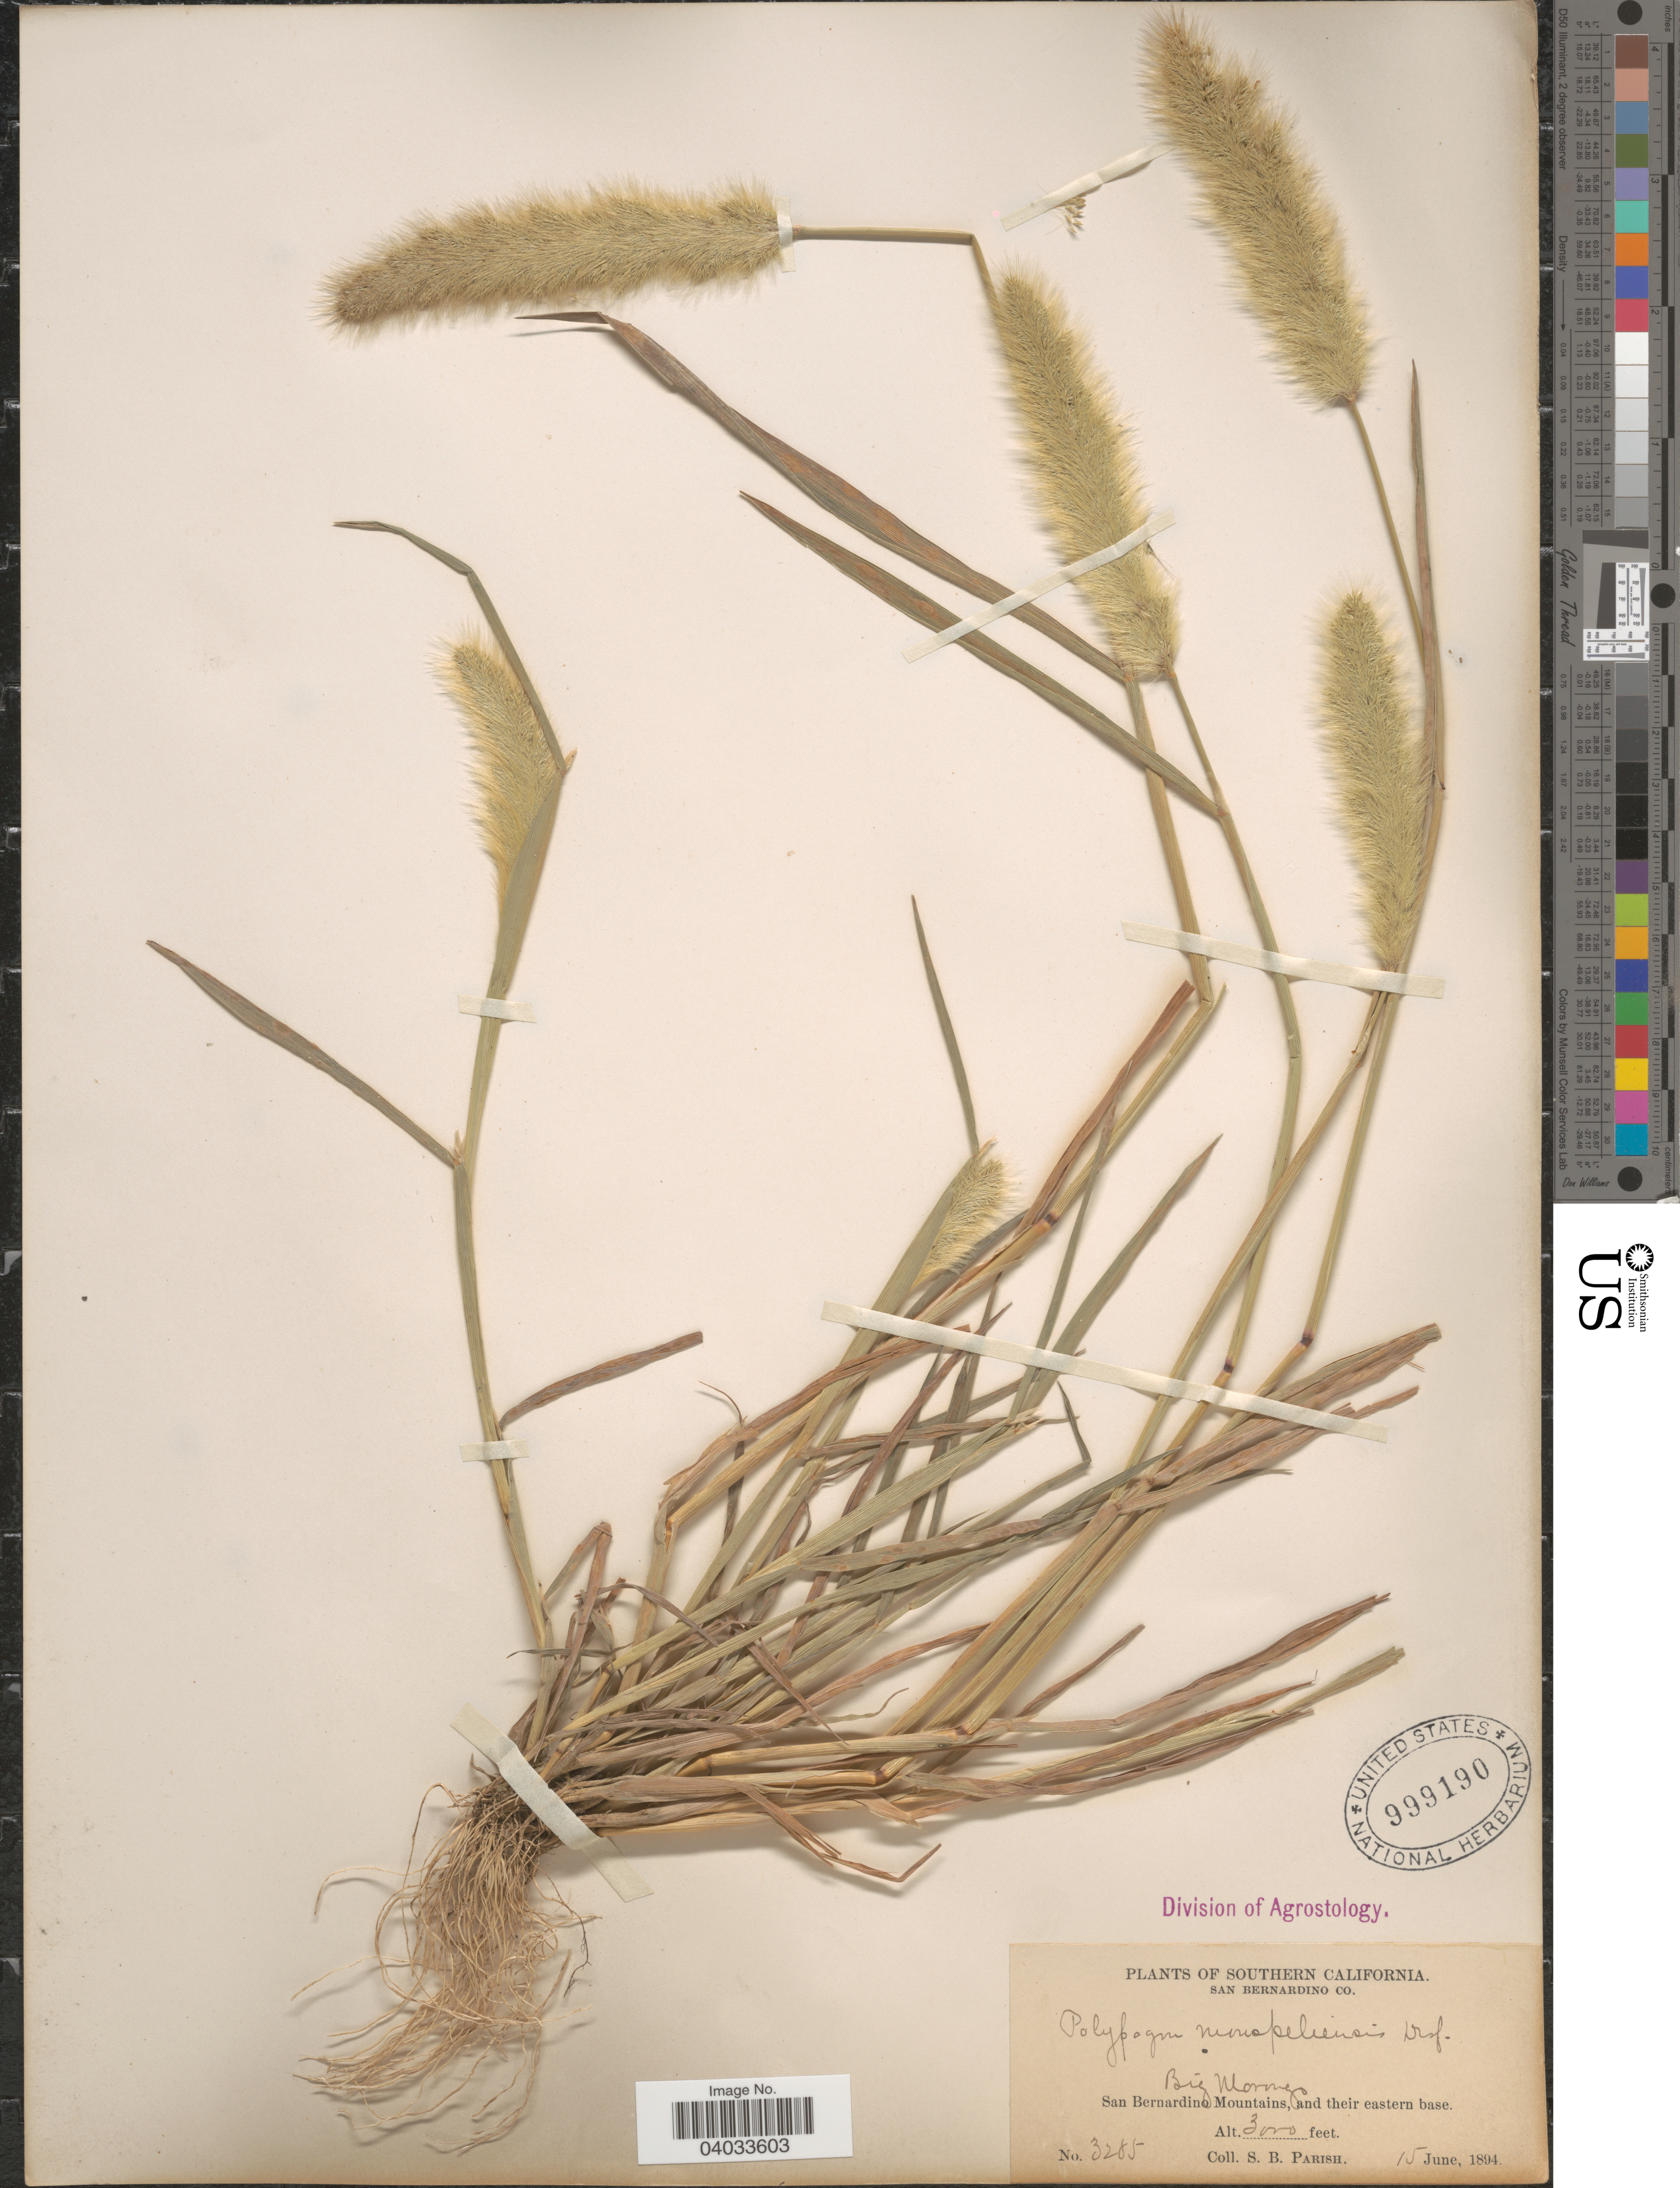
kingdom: Plantae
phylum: Tracheophyta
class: Liliopsida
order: Poales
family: Poaceae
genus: Polypogon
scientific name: Polypogon monspeliensis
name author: (L.) Desf.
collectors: S. B. Parish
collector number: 3285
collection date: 1894-06-15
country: United States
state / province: California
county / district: San Bernardino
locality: Southern California. San Bernardino Co. Big Morongo. San Bernardino Mountains, and their eastern base.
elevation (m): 914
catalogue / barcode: US 999190